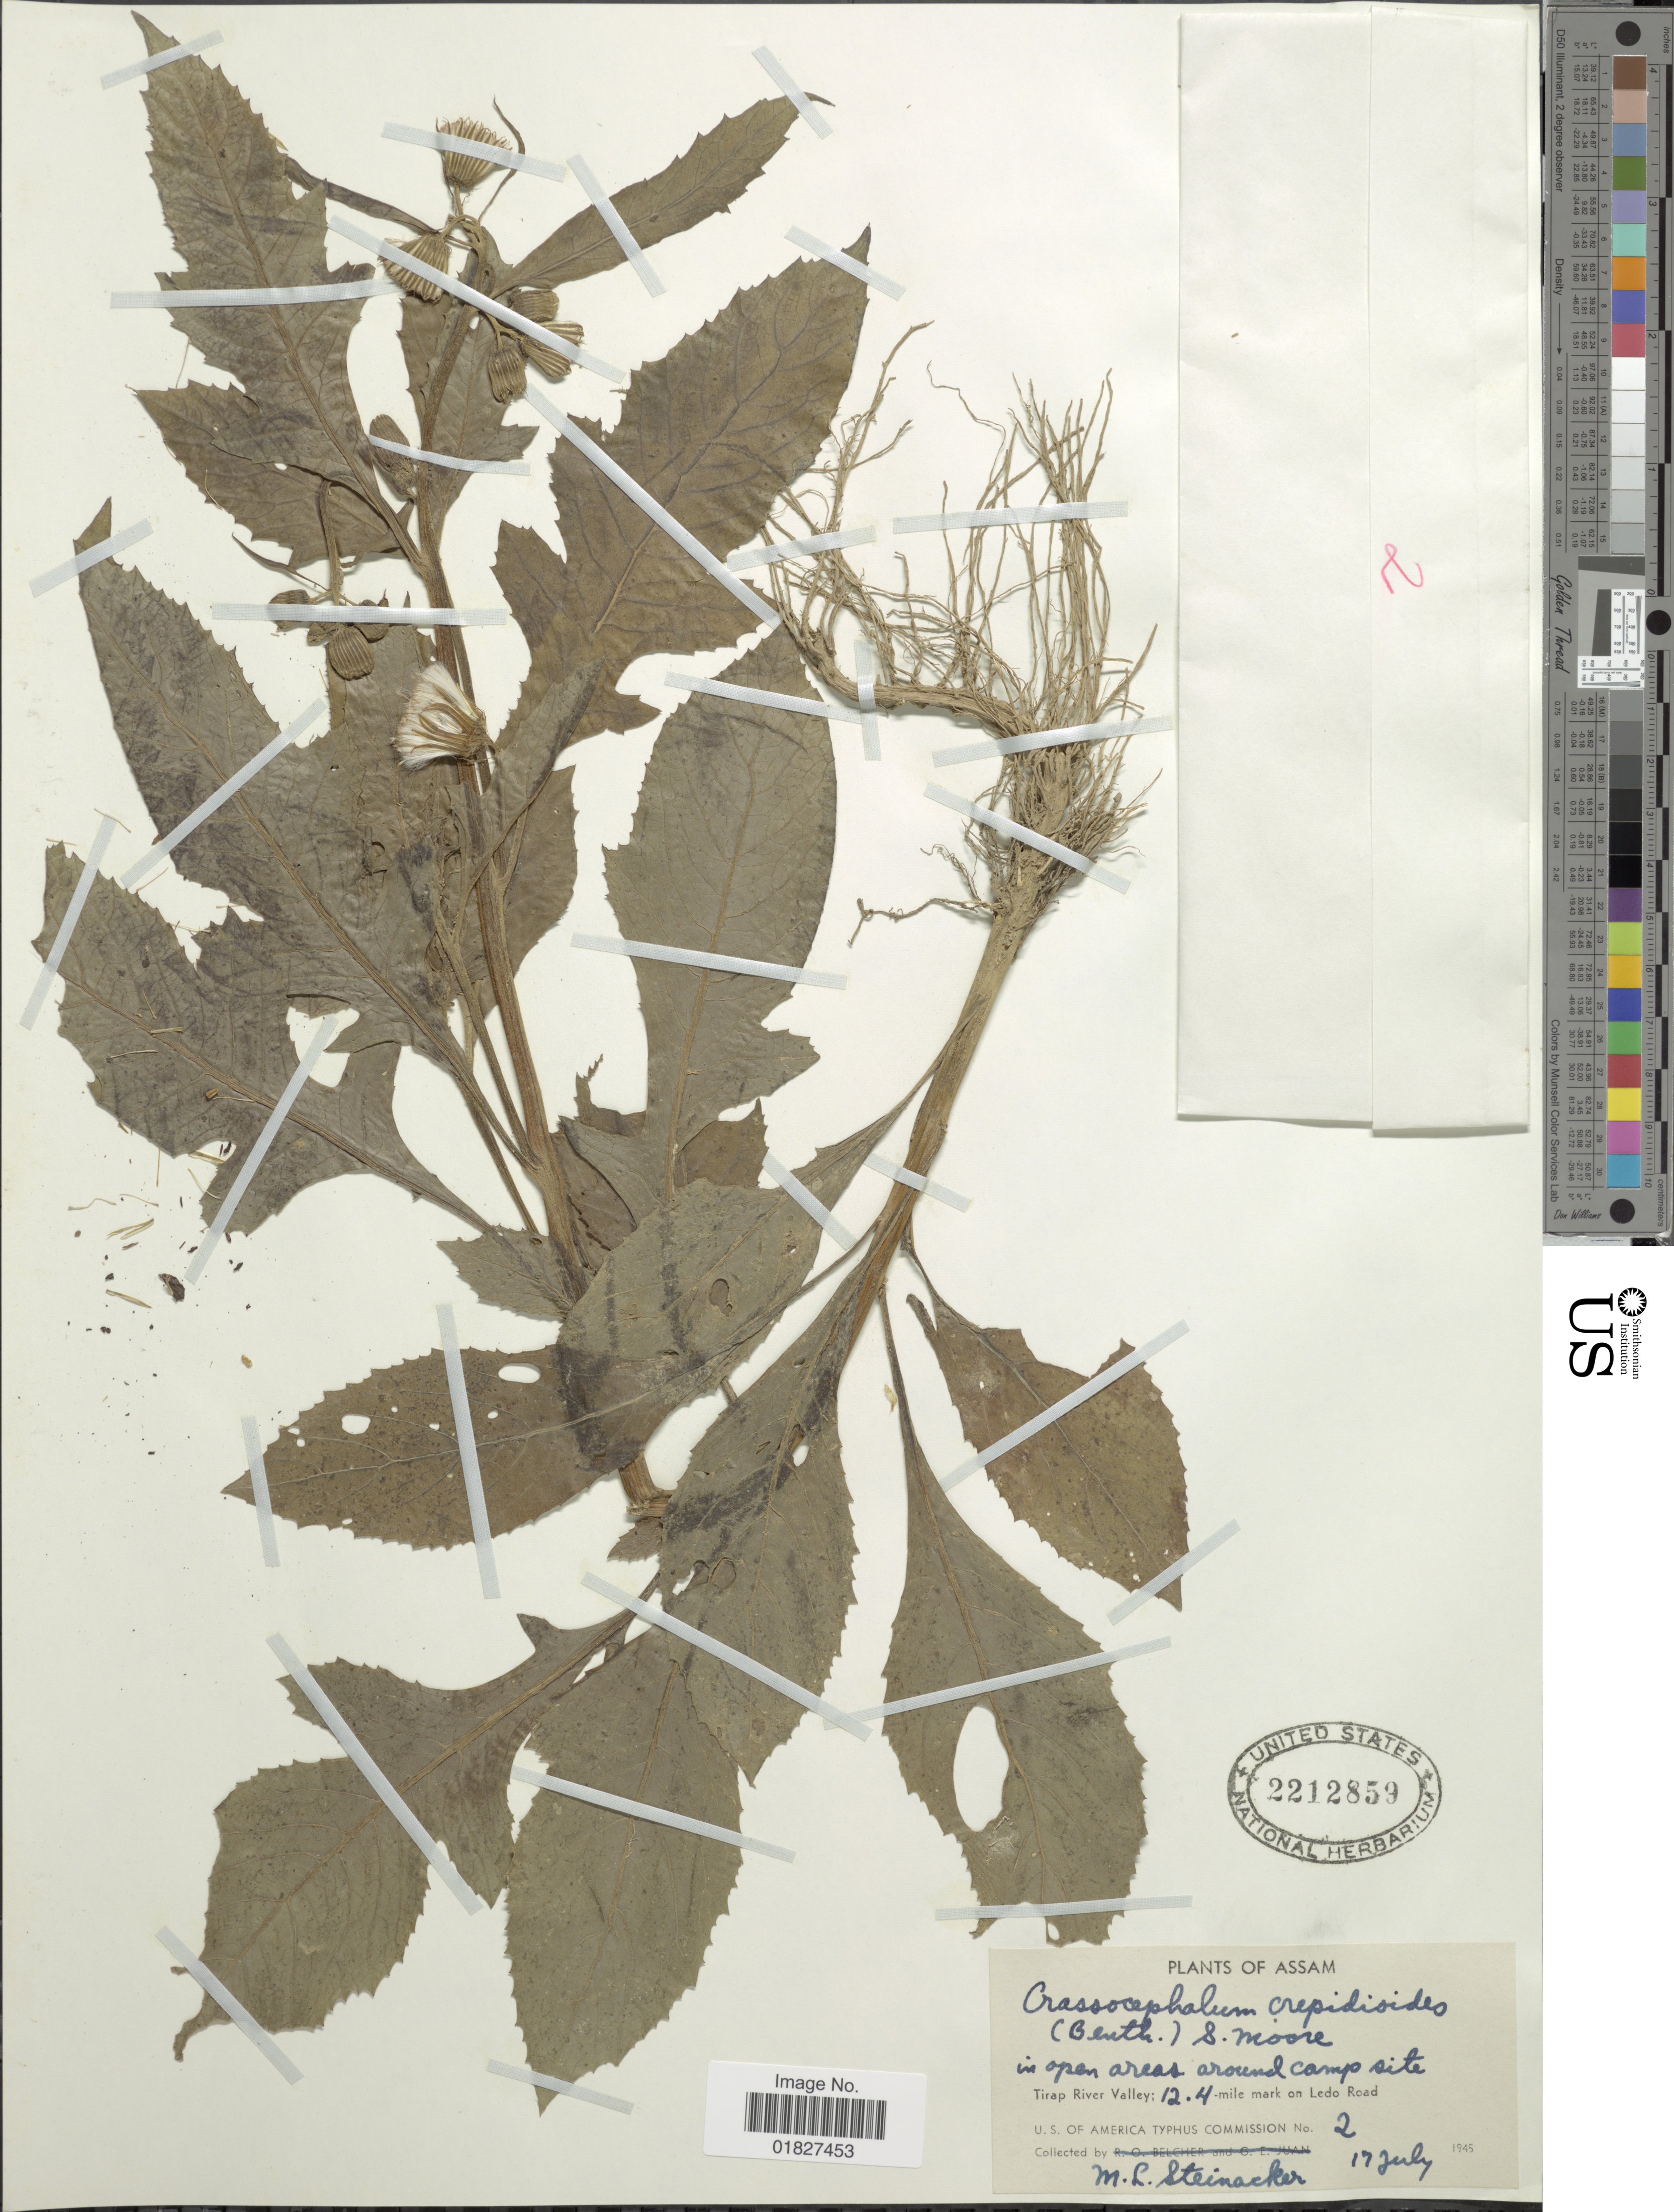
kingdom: Plantae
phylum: Tracheophyta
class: Magnoliopsida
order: Asterales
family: Asteraceae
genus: Crassocephalum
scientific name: Crassocephalum crepidioides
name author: (Benth.) S. Moore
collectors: M. Steinacker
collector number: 2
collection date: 1945-07-17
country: India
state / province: Assam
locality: Tirap River Valley, 12.4 mile mark on Ledo Road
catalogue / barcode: US 2212859